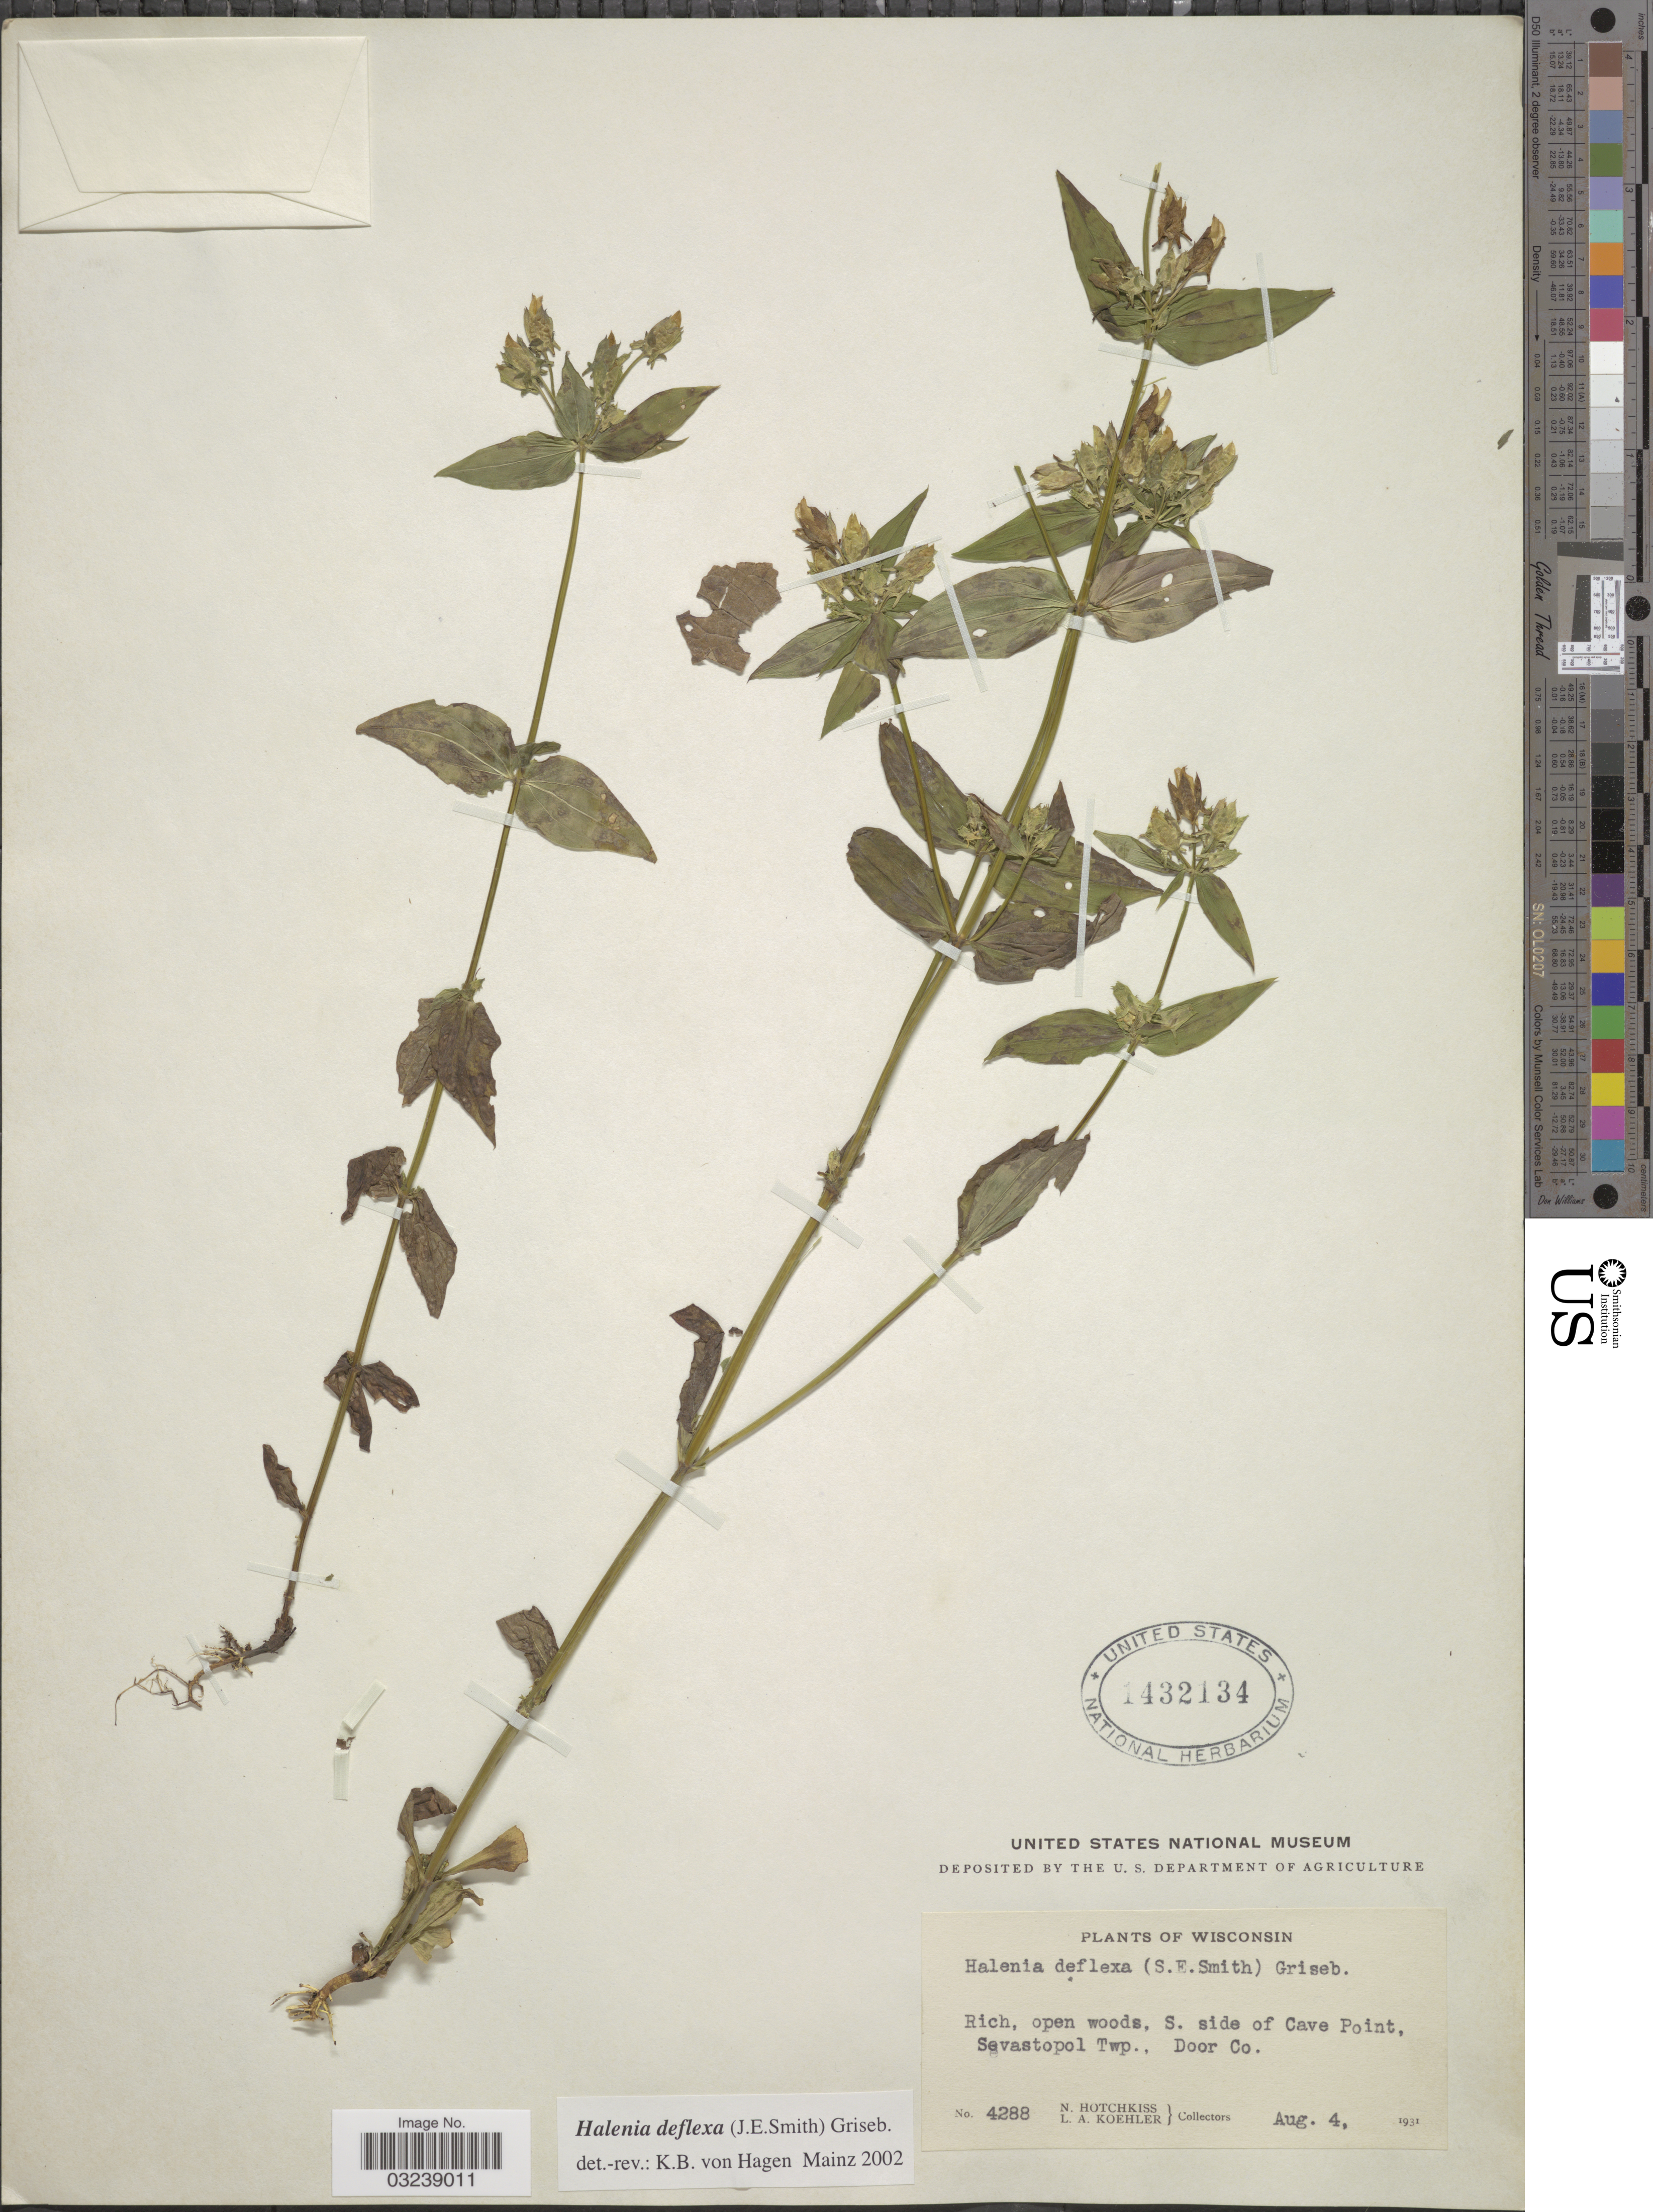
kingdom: Plantae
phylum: Tracheophyta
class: Magnoliopsida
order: Gentianales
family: Gentianaceae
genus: Halenia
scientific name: Halenia deflexa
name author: (Sm.) Griseb.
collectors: N. Hotchkiss & L. Koehler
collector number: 4288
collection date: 1931-08-04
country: United States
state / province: Wisconsin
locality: S. side of Cave Point, Sevastopol Twp., Door Co.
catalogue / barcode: US 1432134